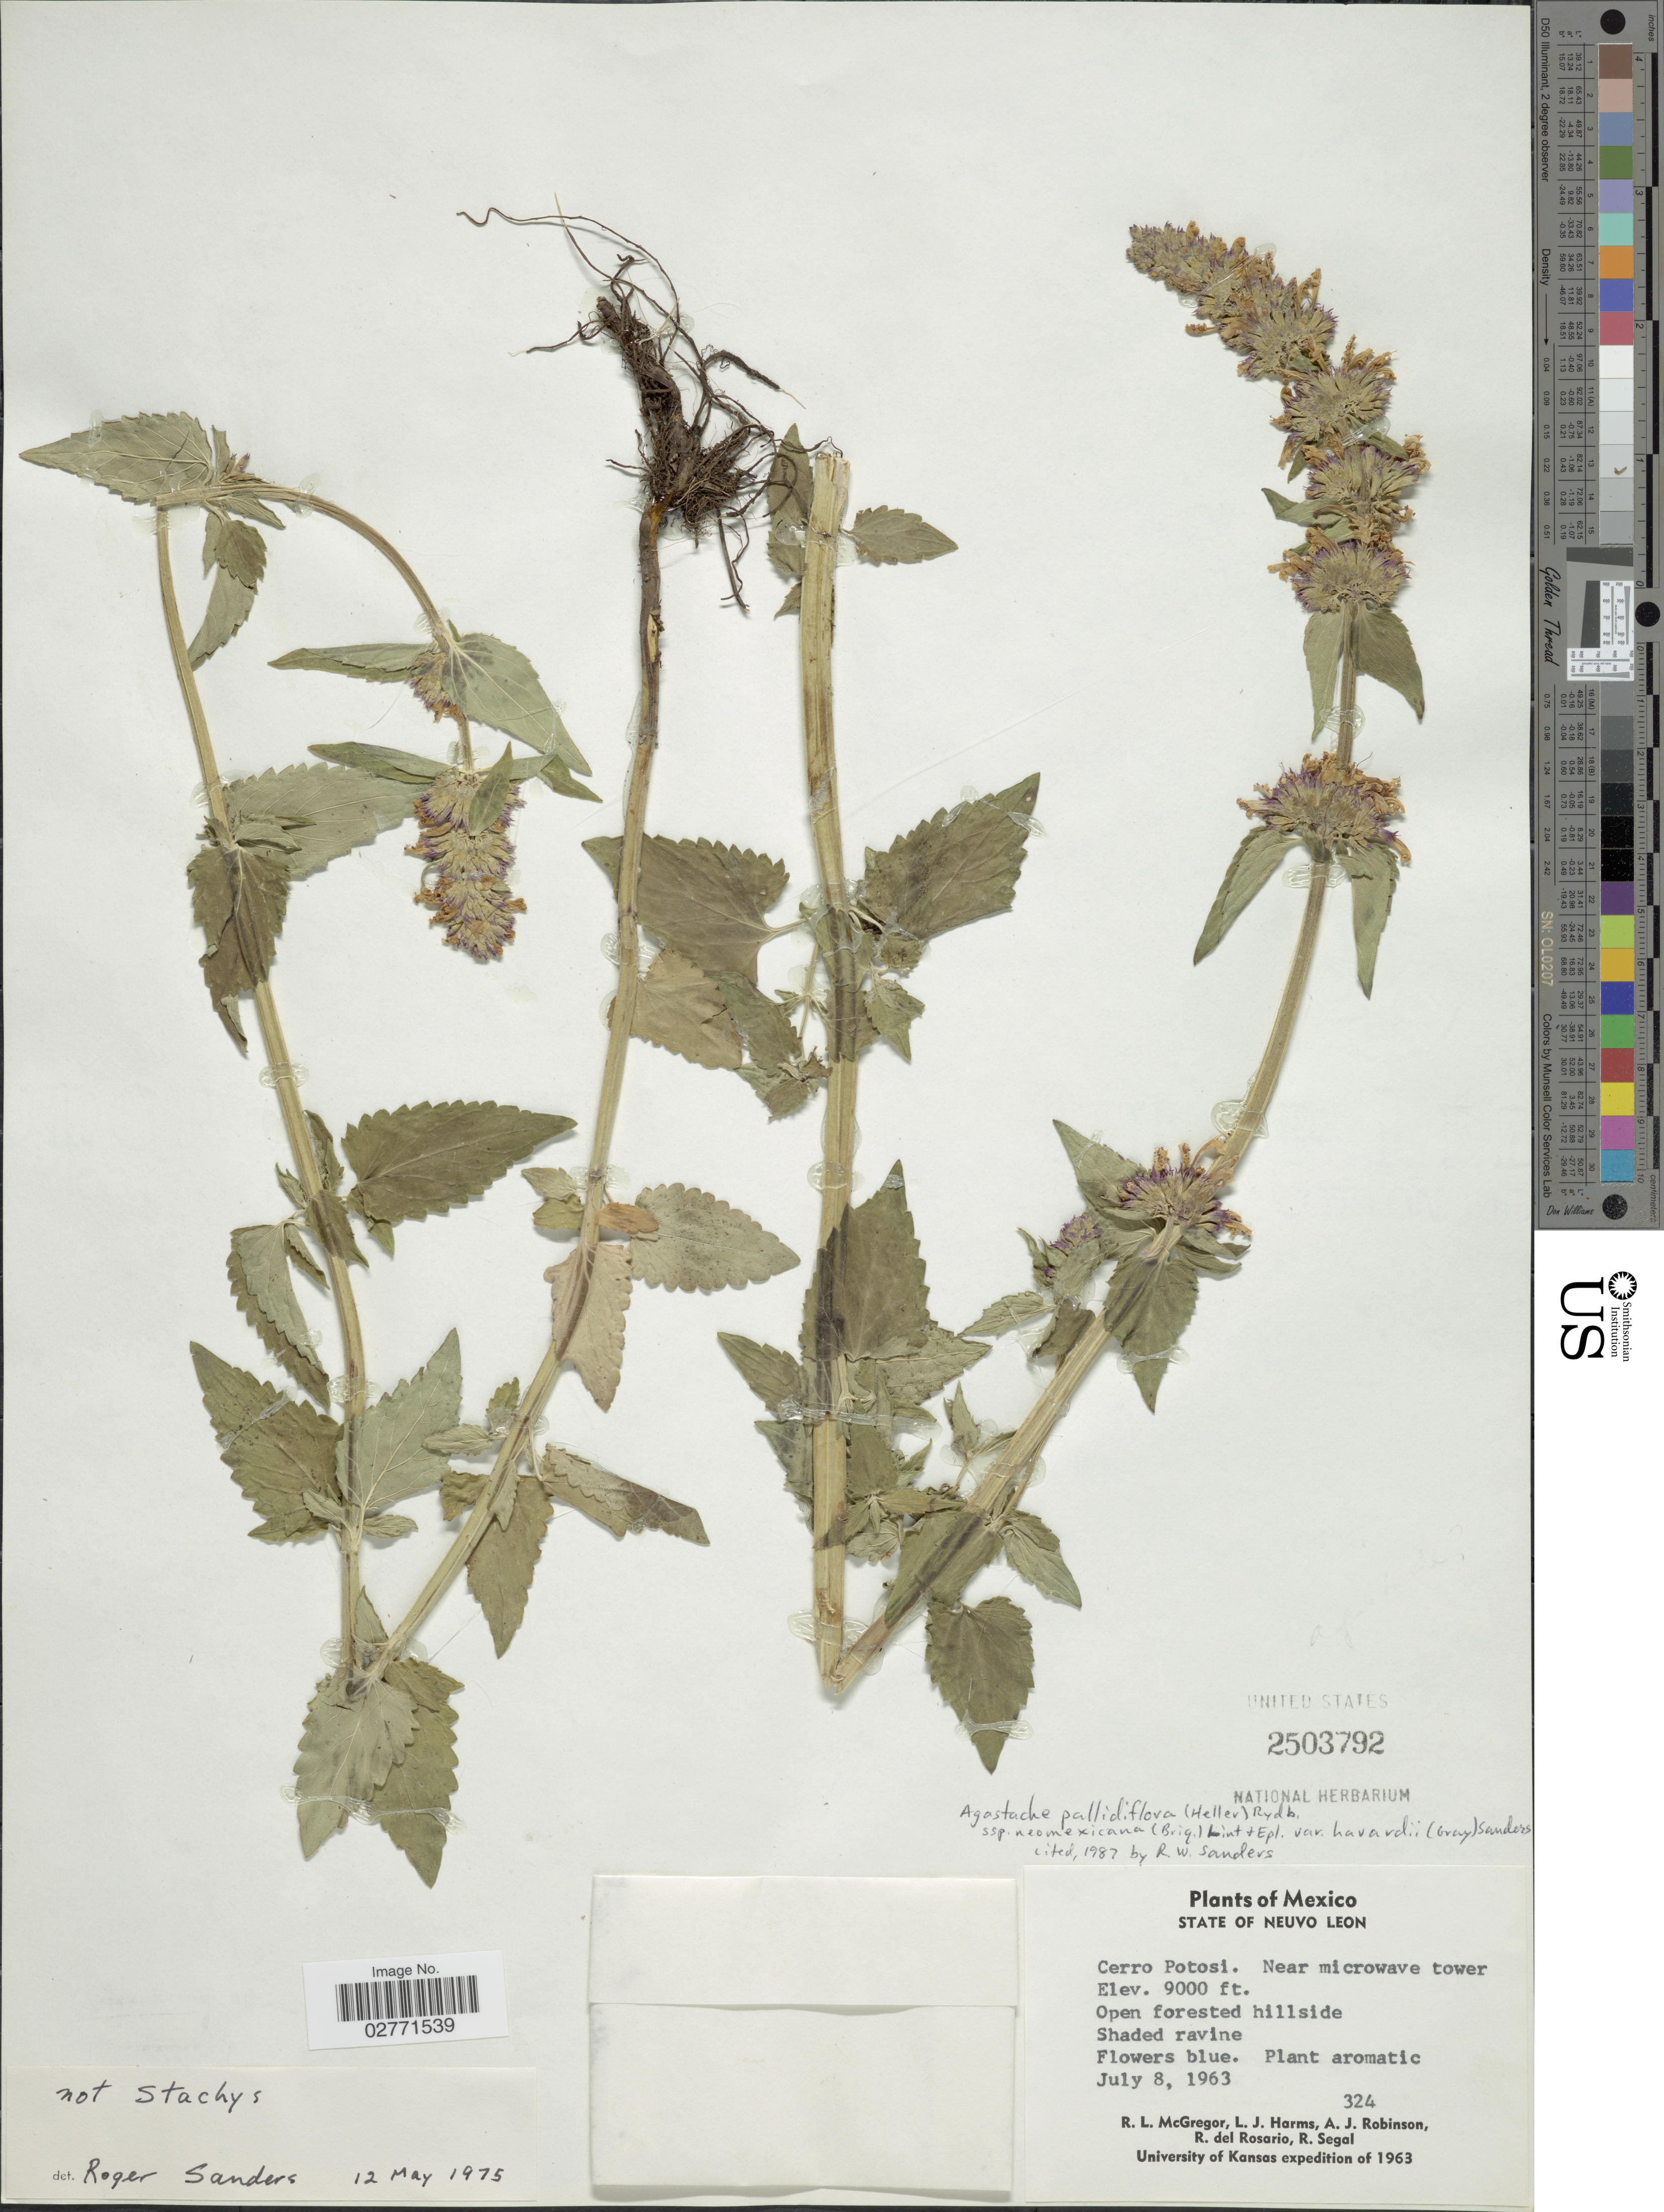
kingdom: Plantae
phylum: Tracheophyta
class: Magnoliopsida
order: Lamiales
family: Lamiaceae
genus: Agastache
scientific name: Agastache pallidiflora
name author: (A. Heller) Rydb.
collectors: R. McGregor, L. Harms, A. J. Robinson, R. del Rosario & R. Segal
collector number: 324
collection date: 1963-07-08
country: Mexico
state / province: Nuevo León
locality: Cerro Potosi. Near microwave tower.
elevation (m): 2743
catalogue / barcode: US 2503792